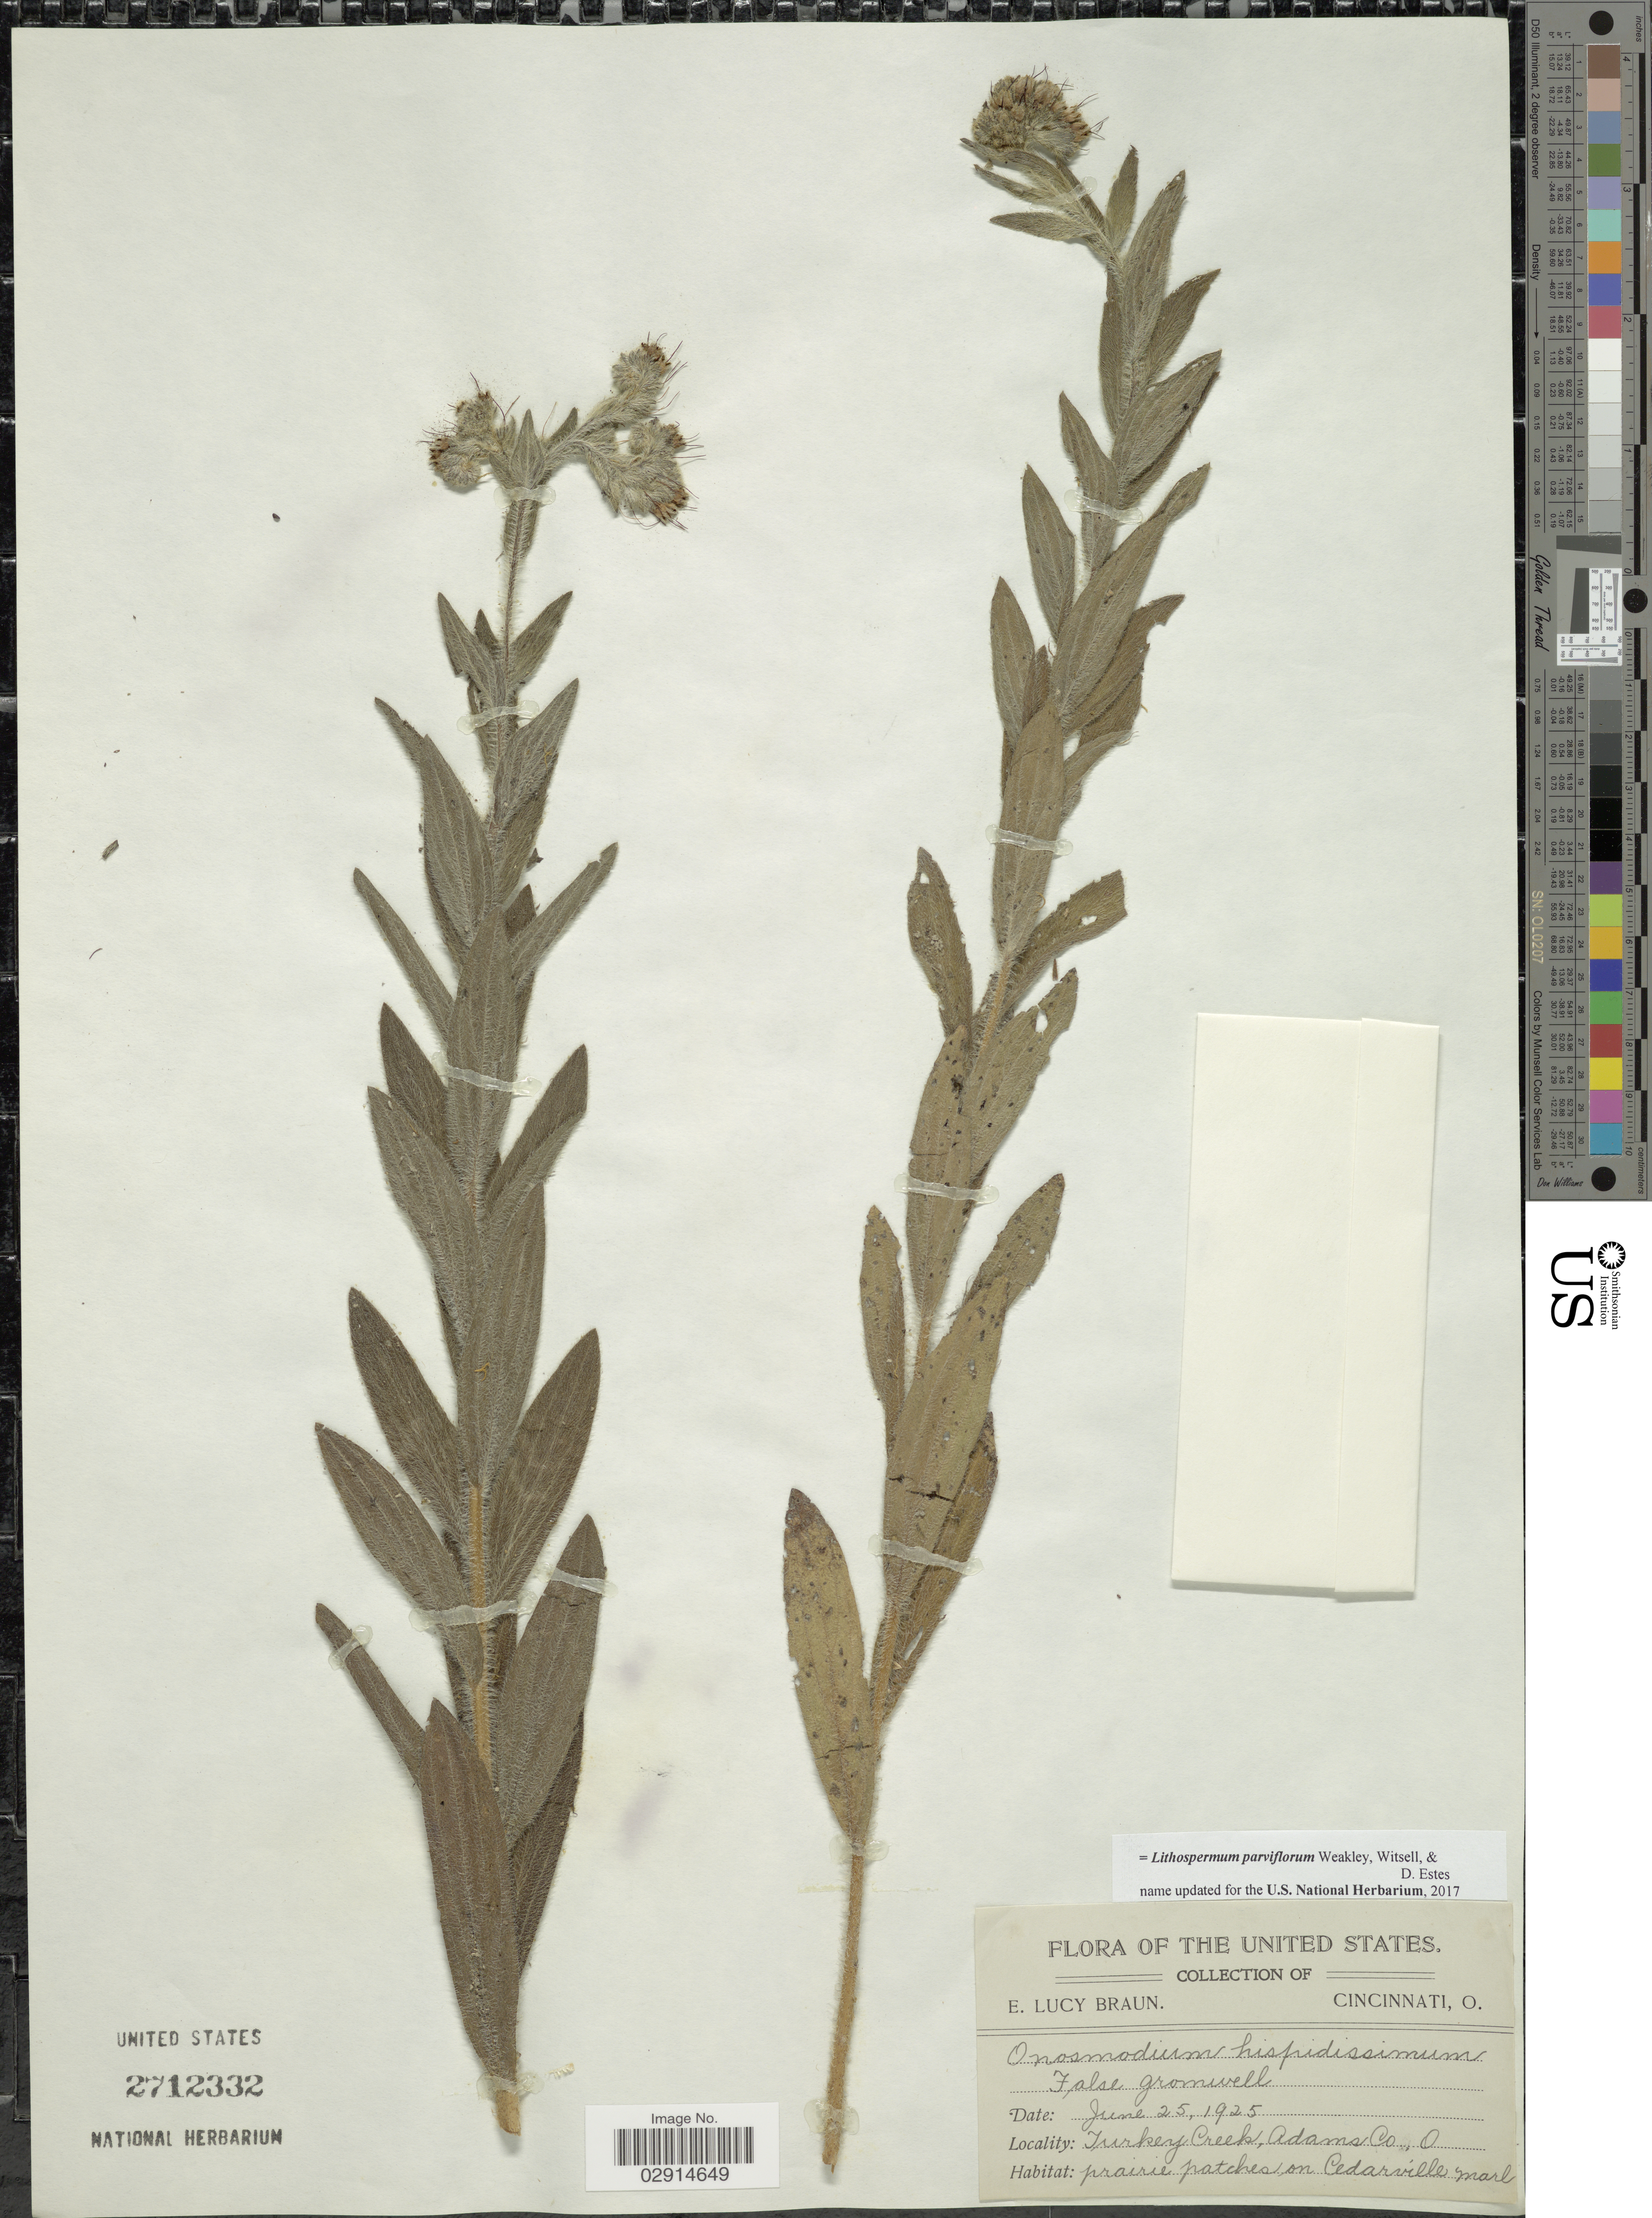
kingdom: Plantae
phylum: Tracheophyta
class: Magnoliopsida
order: Boraginales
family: Boraginaceae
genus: Lithospermum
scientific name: Lithospermum parviflorum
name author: Weakley et al.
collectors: E. L. Braun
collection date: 1925-06-25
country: United States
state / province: Ohio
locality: Turkey Creek, Adams Co. Prairie patches on Cedarville.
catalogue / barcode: US 2712332